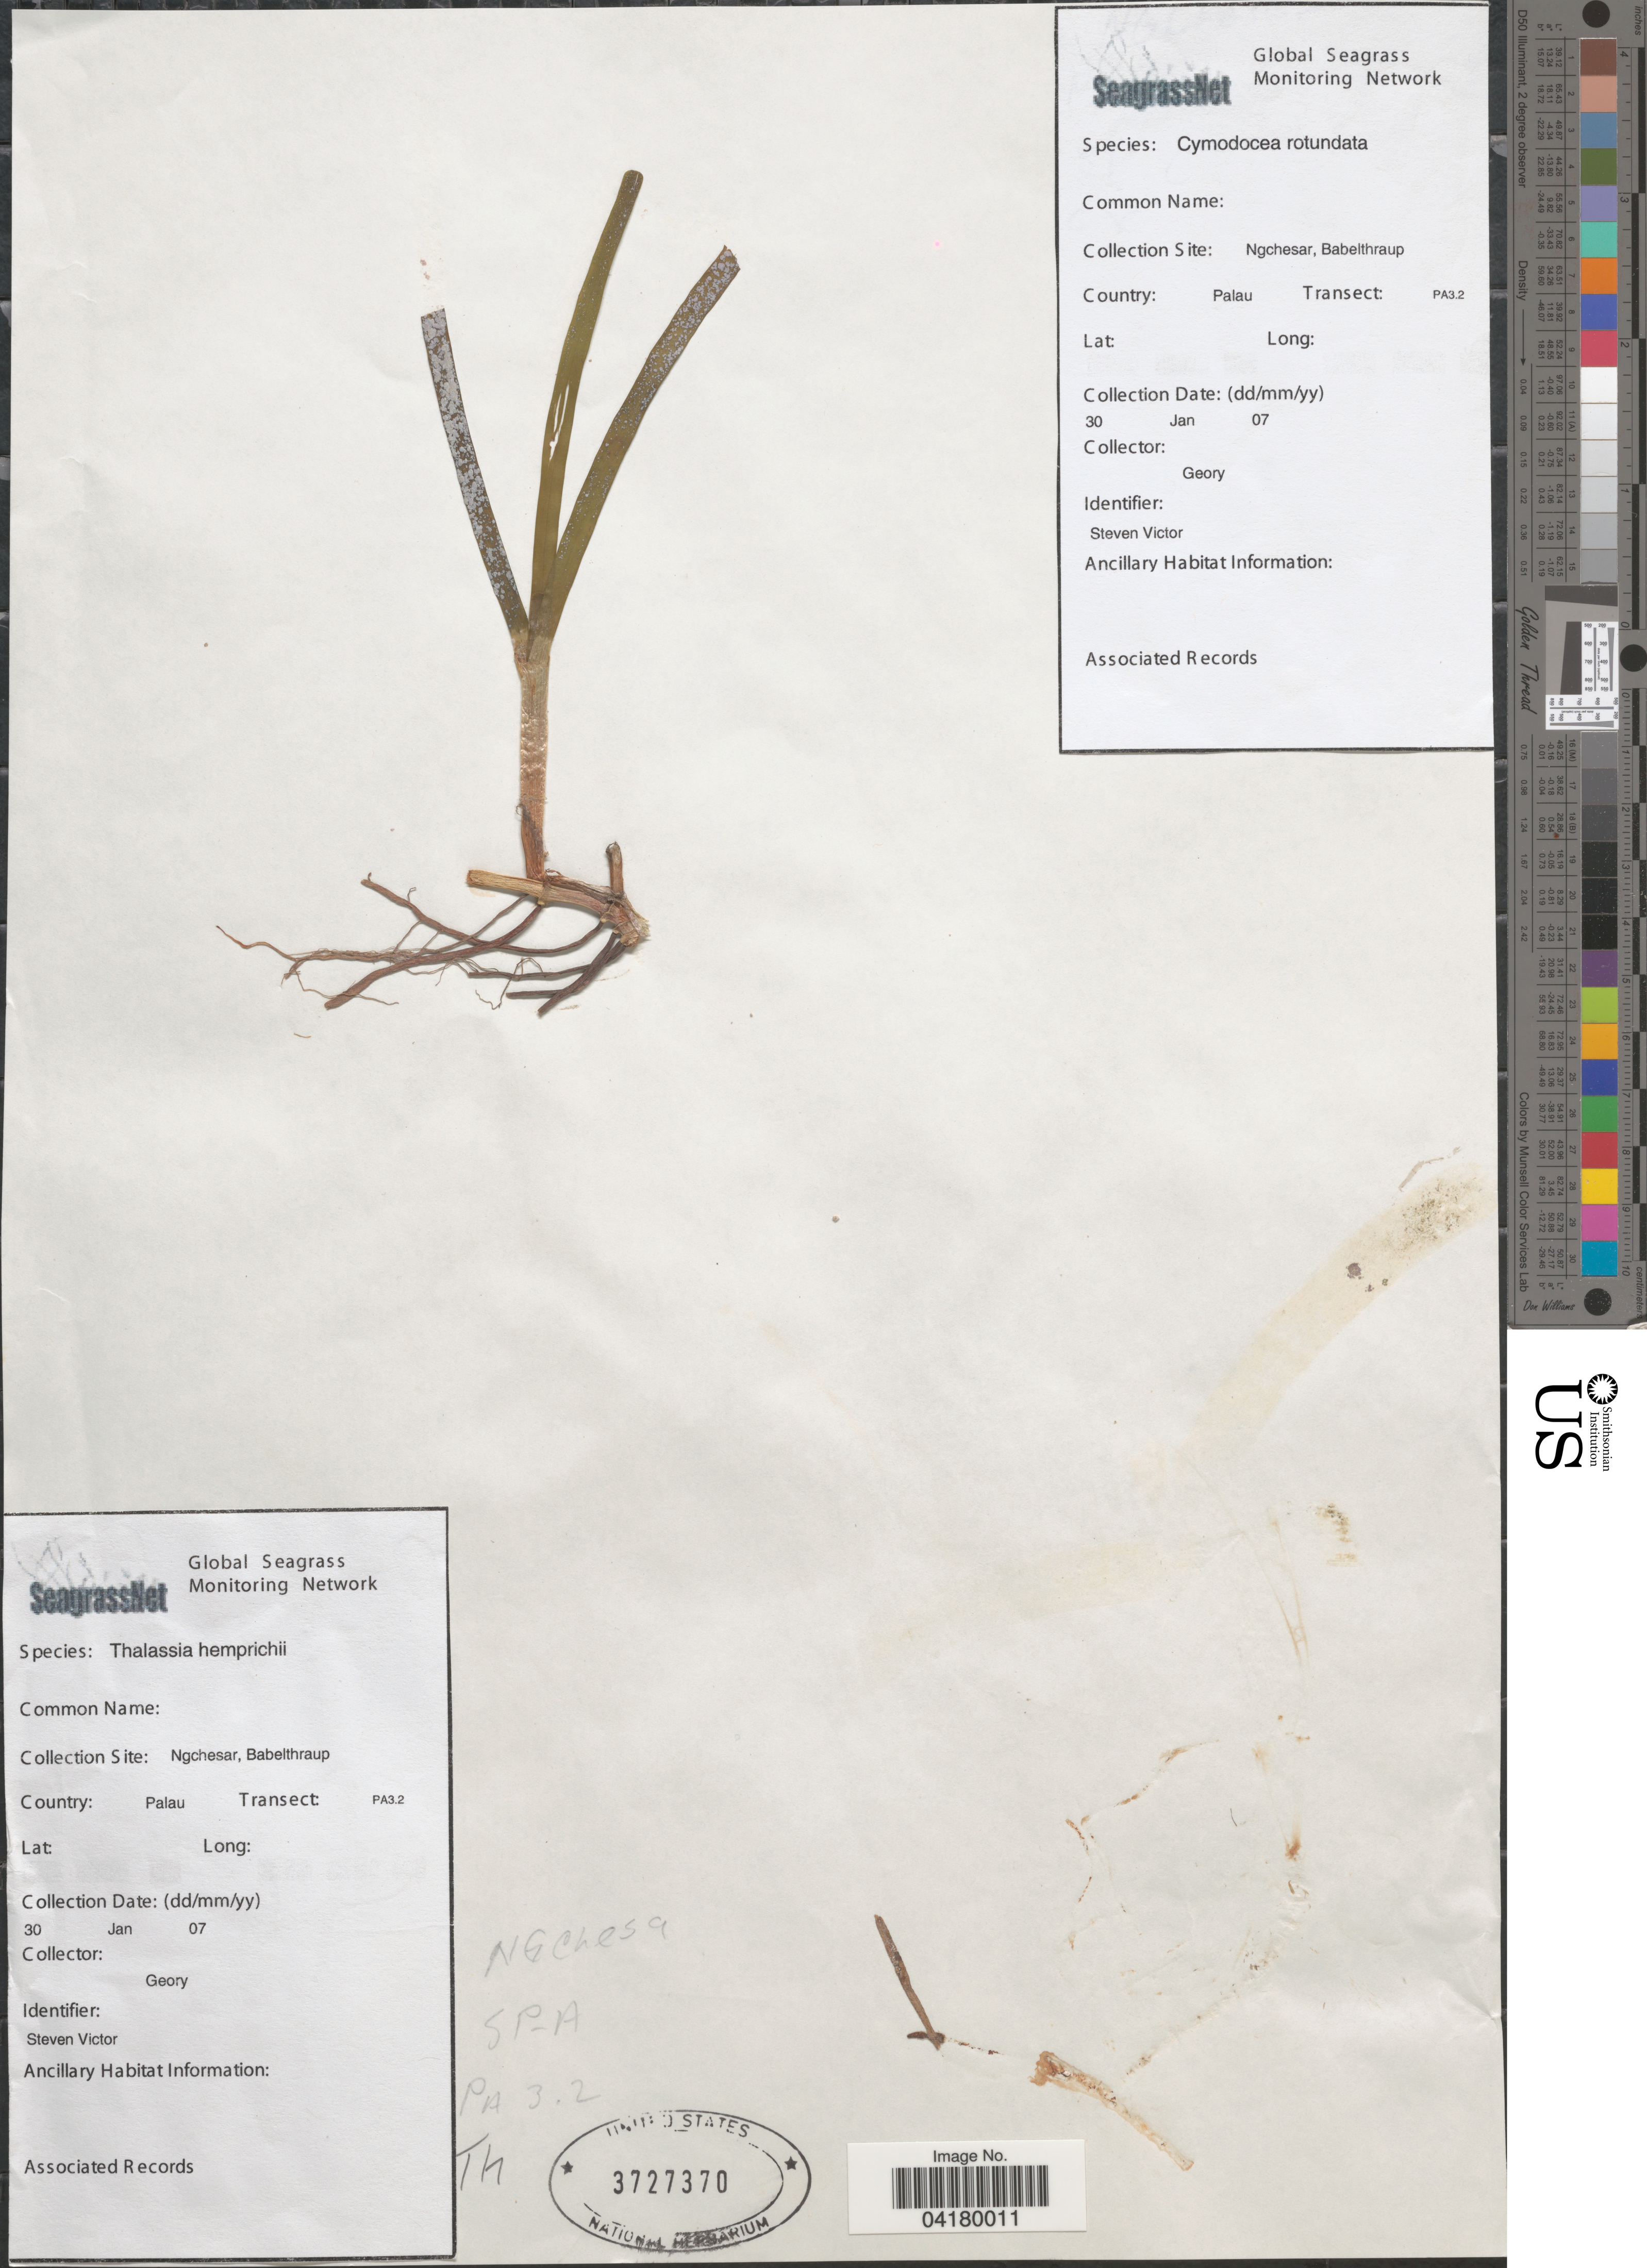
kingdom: Plantae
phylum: Tracheophyta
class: Liliopsida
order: Alismatales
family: Hydrocharitaceae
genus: Thalassia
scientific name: Thalassia hemprichii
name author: Asch.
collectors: Geor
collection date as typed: Transcribed d/m/y: 30/1/7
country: Palau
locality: Collection Site: Ngchesar, Babelthraup. Country: Palau. Transect: PA3.2.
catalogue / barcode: US 3727370